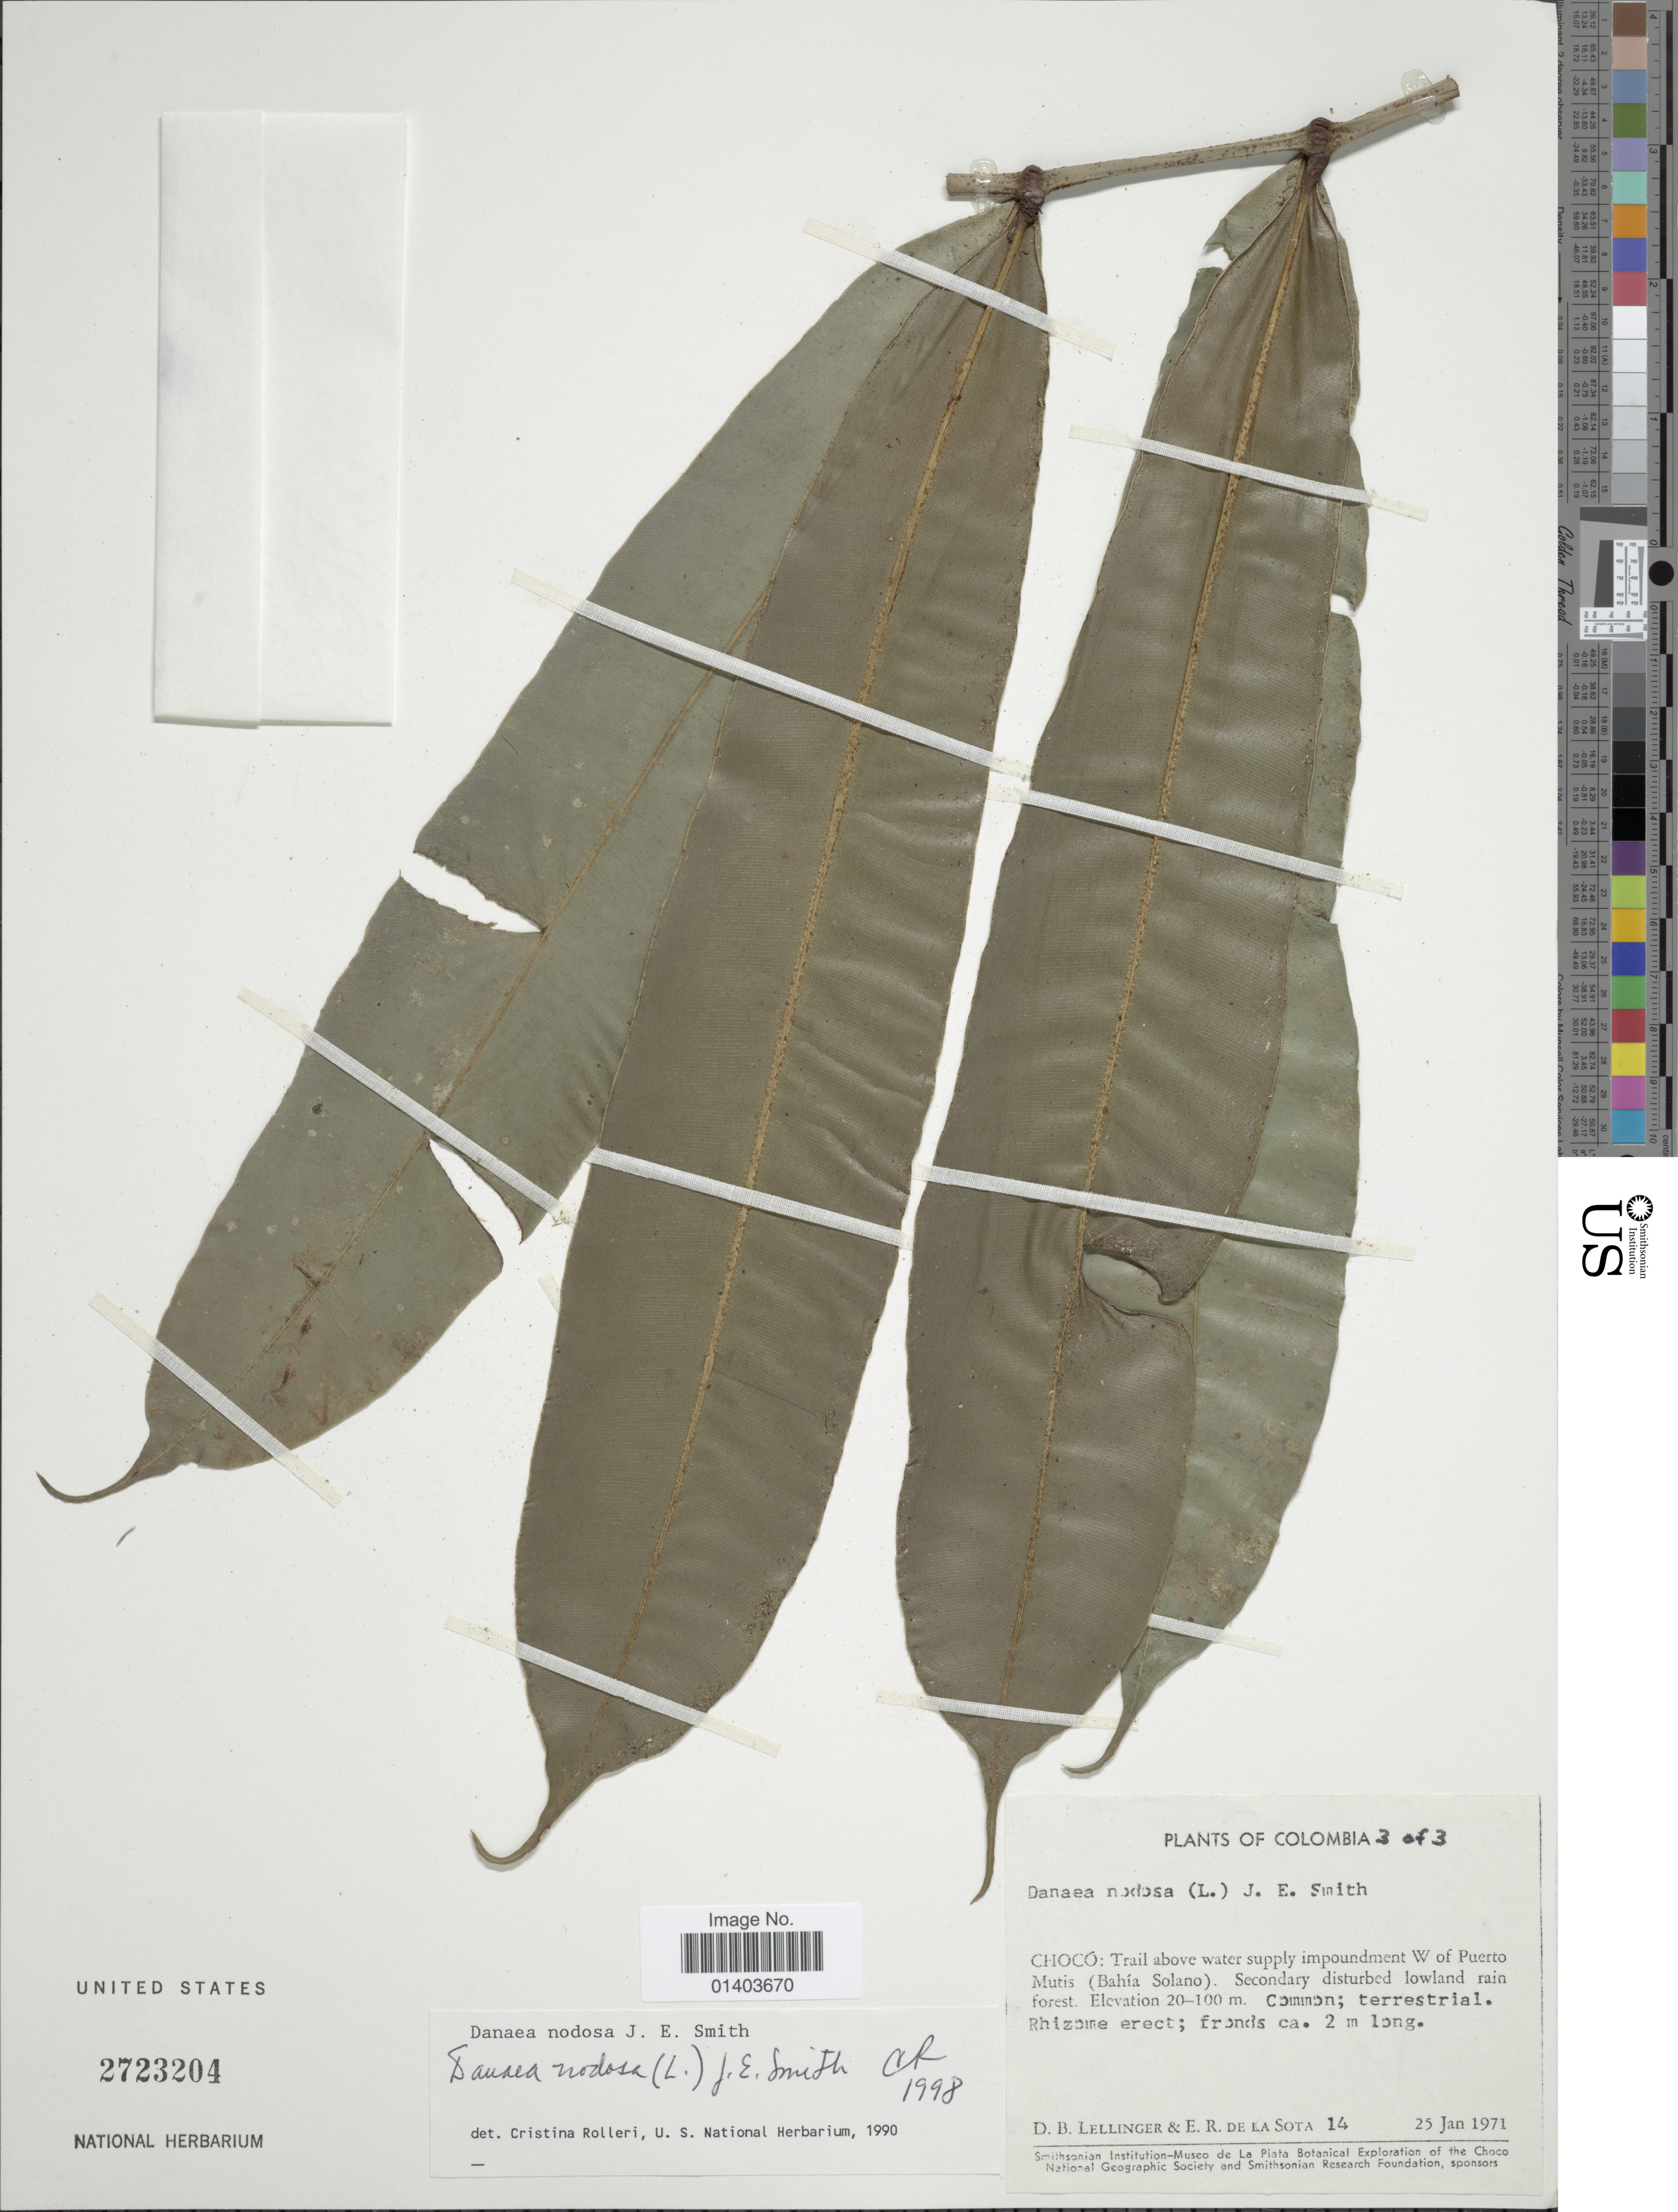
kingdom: Plantae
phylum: Tracheophyta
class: Polypodiopsida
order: Marattiales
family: Marattiaceae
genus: Danaea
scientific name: Danaea nodosa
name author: (L.) Sm.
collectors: D. B. Lellinger & E. R. de la Sota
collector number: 14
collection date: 1971-01-25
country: Colombia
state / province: Chocó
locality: Trail above water supply impoundment W of of Puerto Mutis (Bahia Solano)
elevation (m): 20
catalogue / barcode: US 2723204